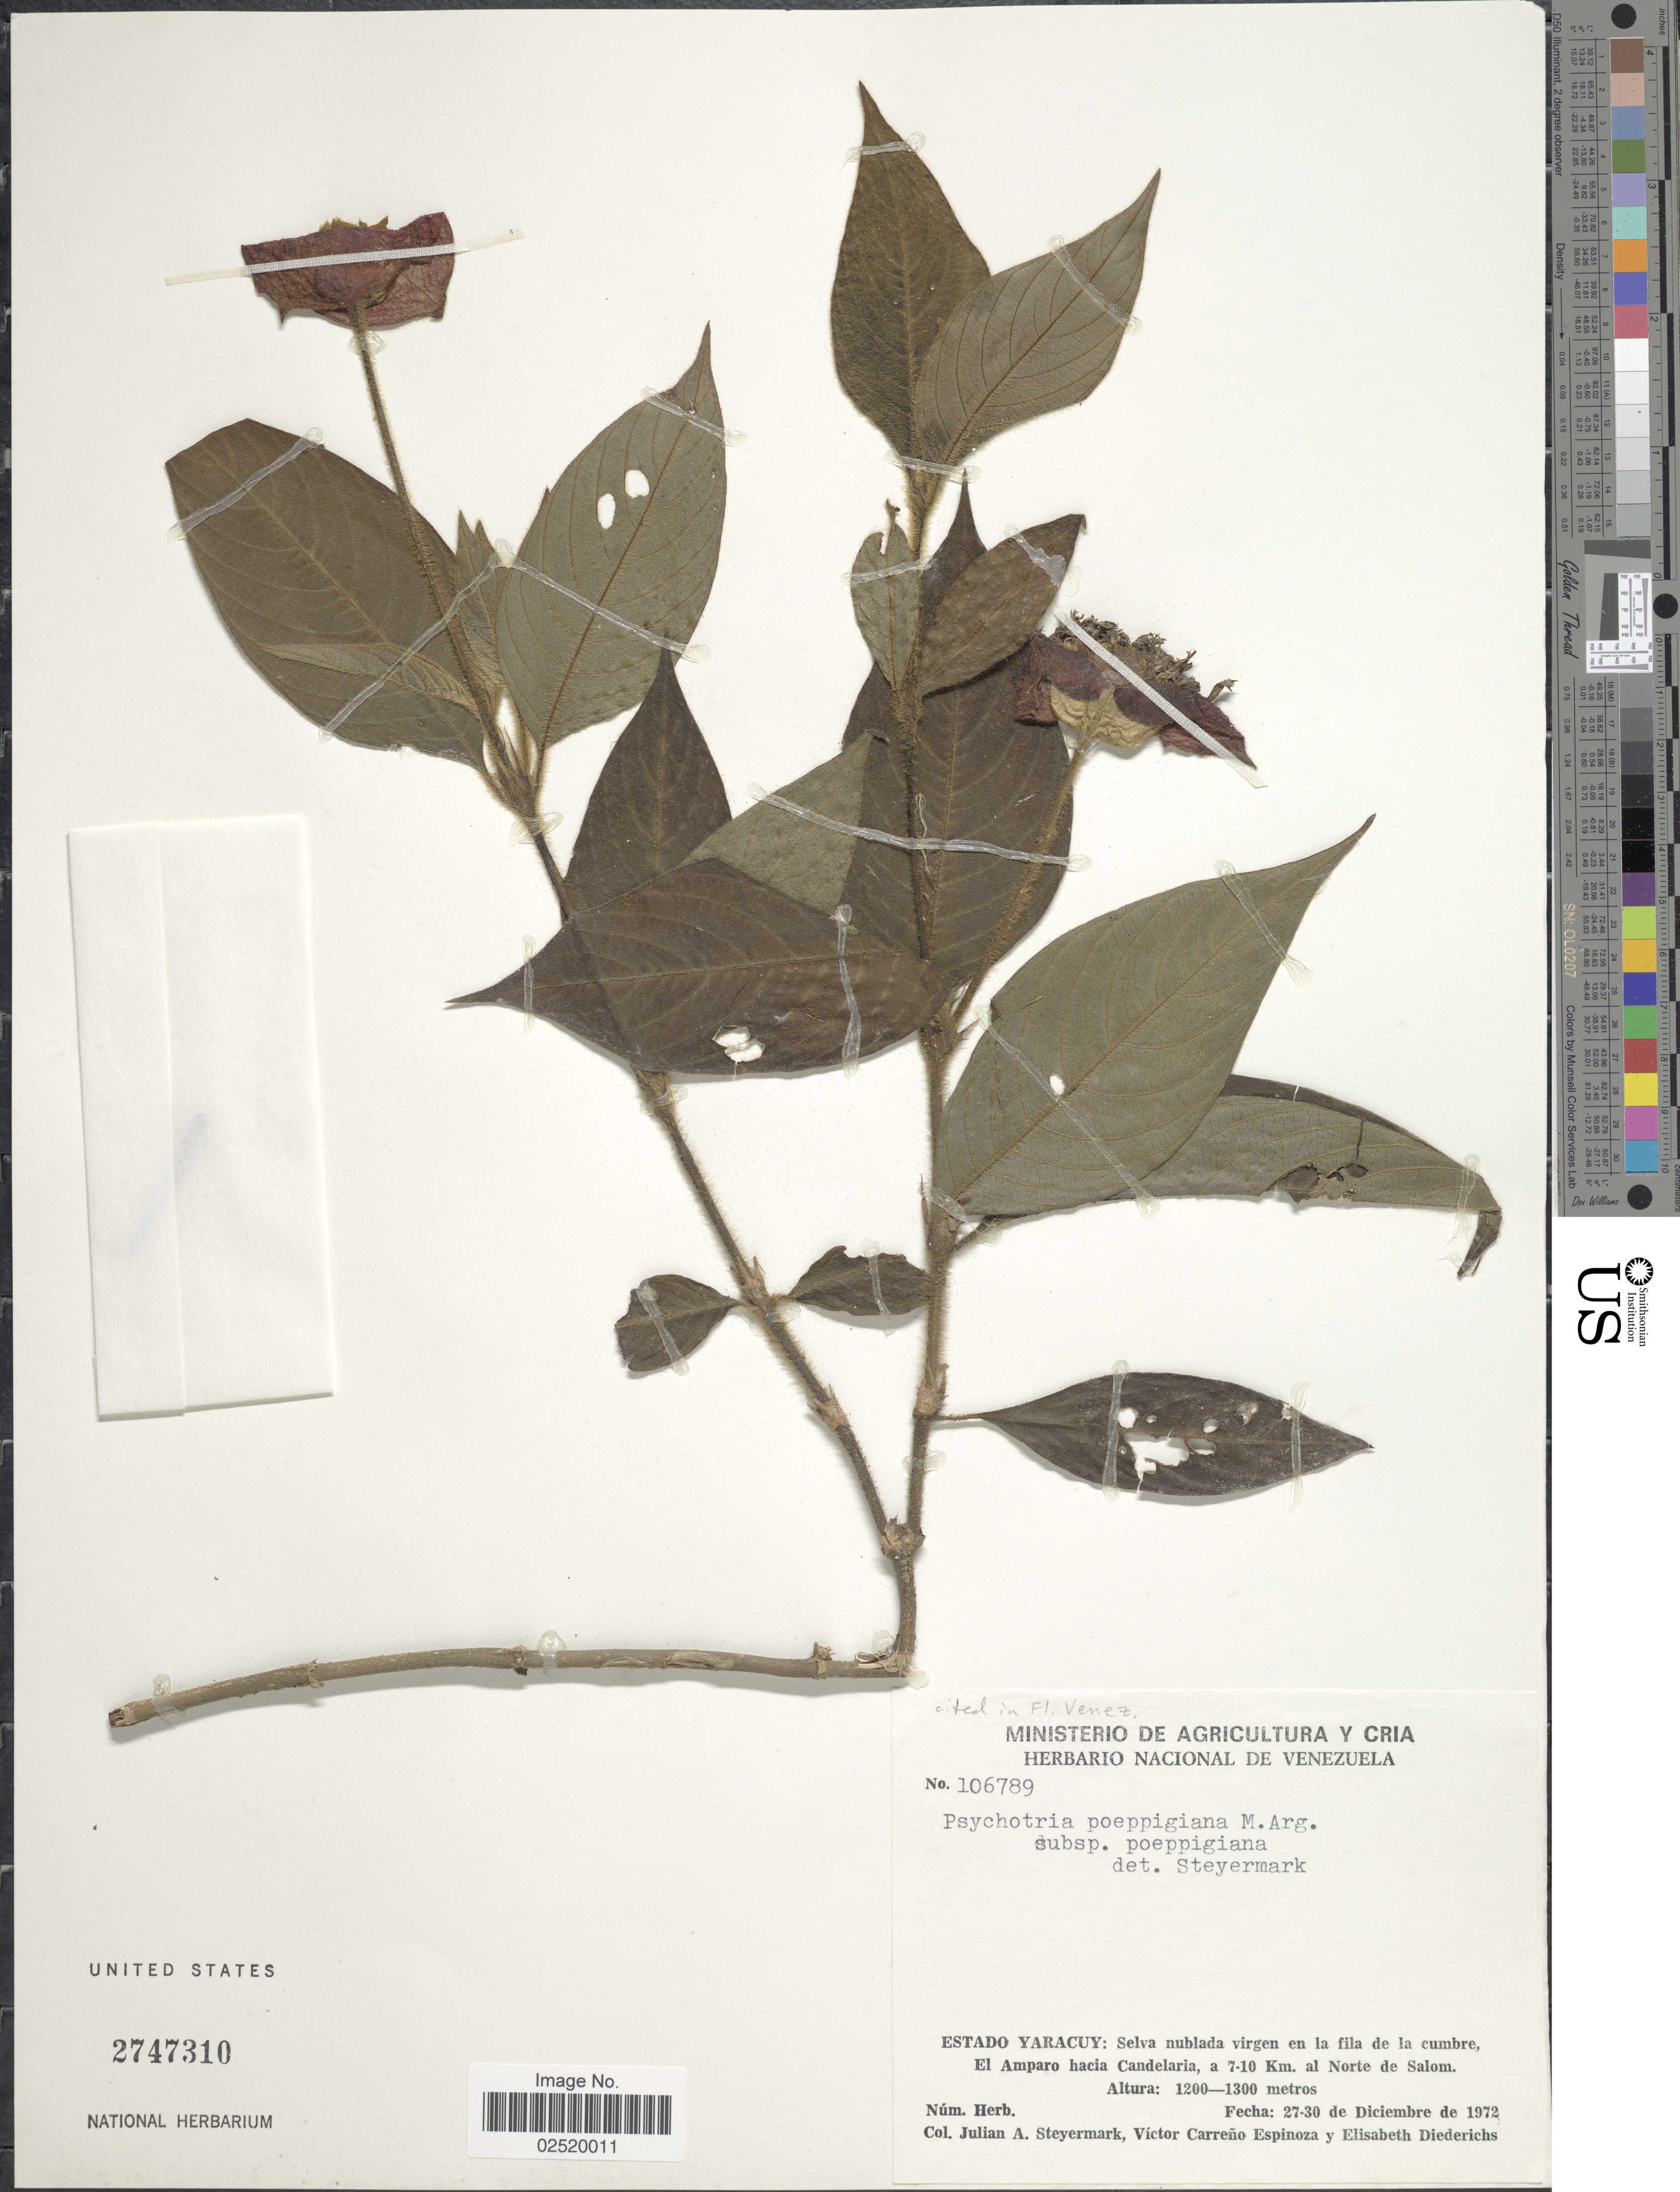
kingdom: Plantae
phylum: Tracheophyta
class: Magnoliopsida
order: Gentianales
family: Rubiaceae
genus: Psychotria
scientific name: Psychotria poeppigiana subsp. poeppigiana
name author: Müll. Arg.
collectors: J. Steyermark, V. Carreño E. & E. Diederichs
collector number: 106789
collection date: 1972-12-27/1972-12-30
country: Venezuela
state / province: Yaracuy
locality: Estado Yaracuy: Selva nublada virgen en la fila de la cumbre, El Amparo hacia Candelaria, a 7-10 km al Norte de Salom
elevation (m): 1200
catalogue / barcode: US 2747310